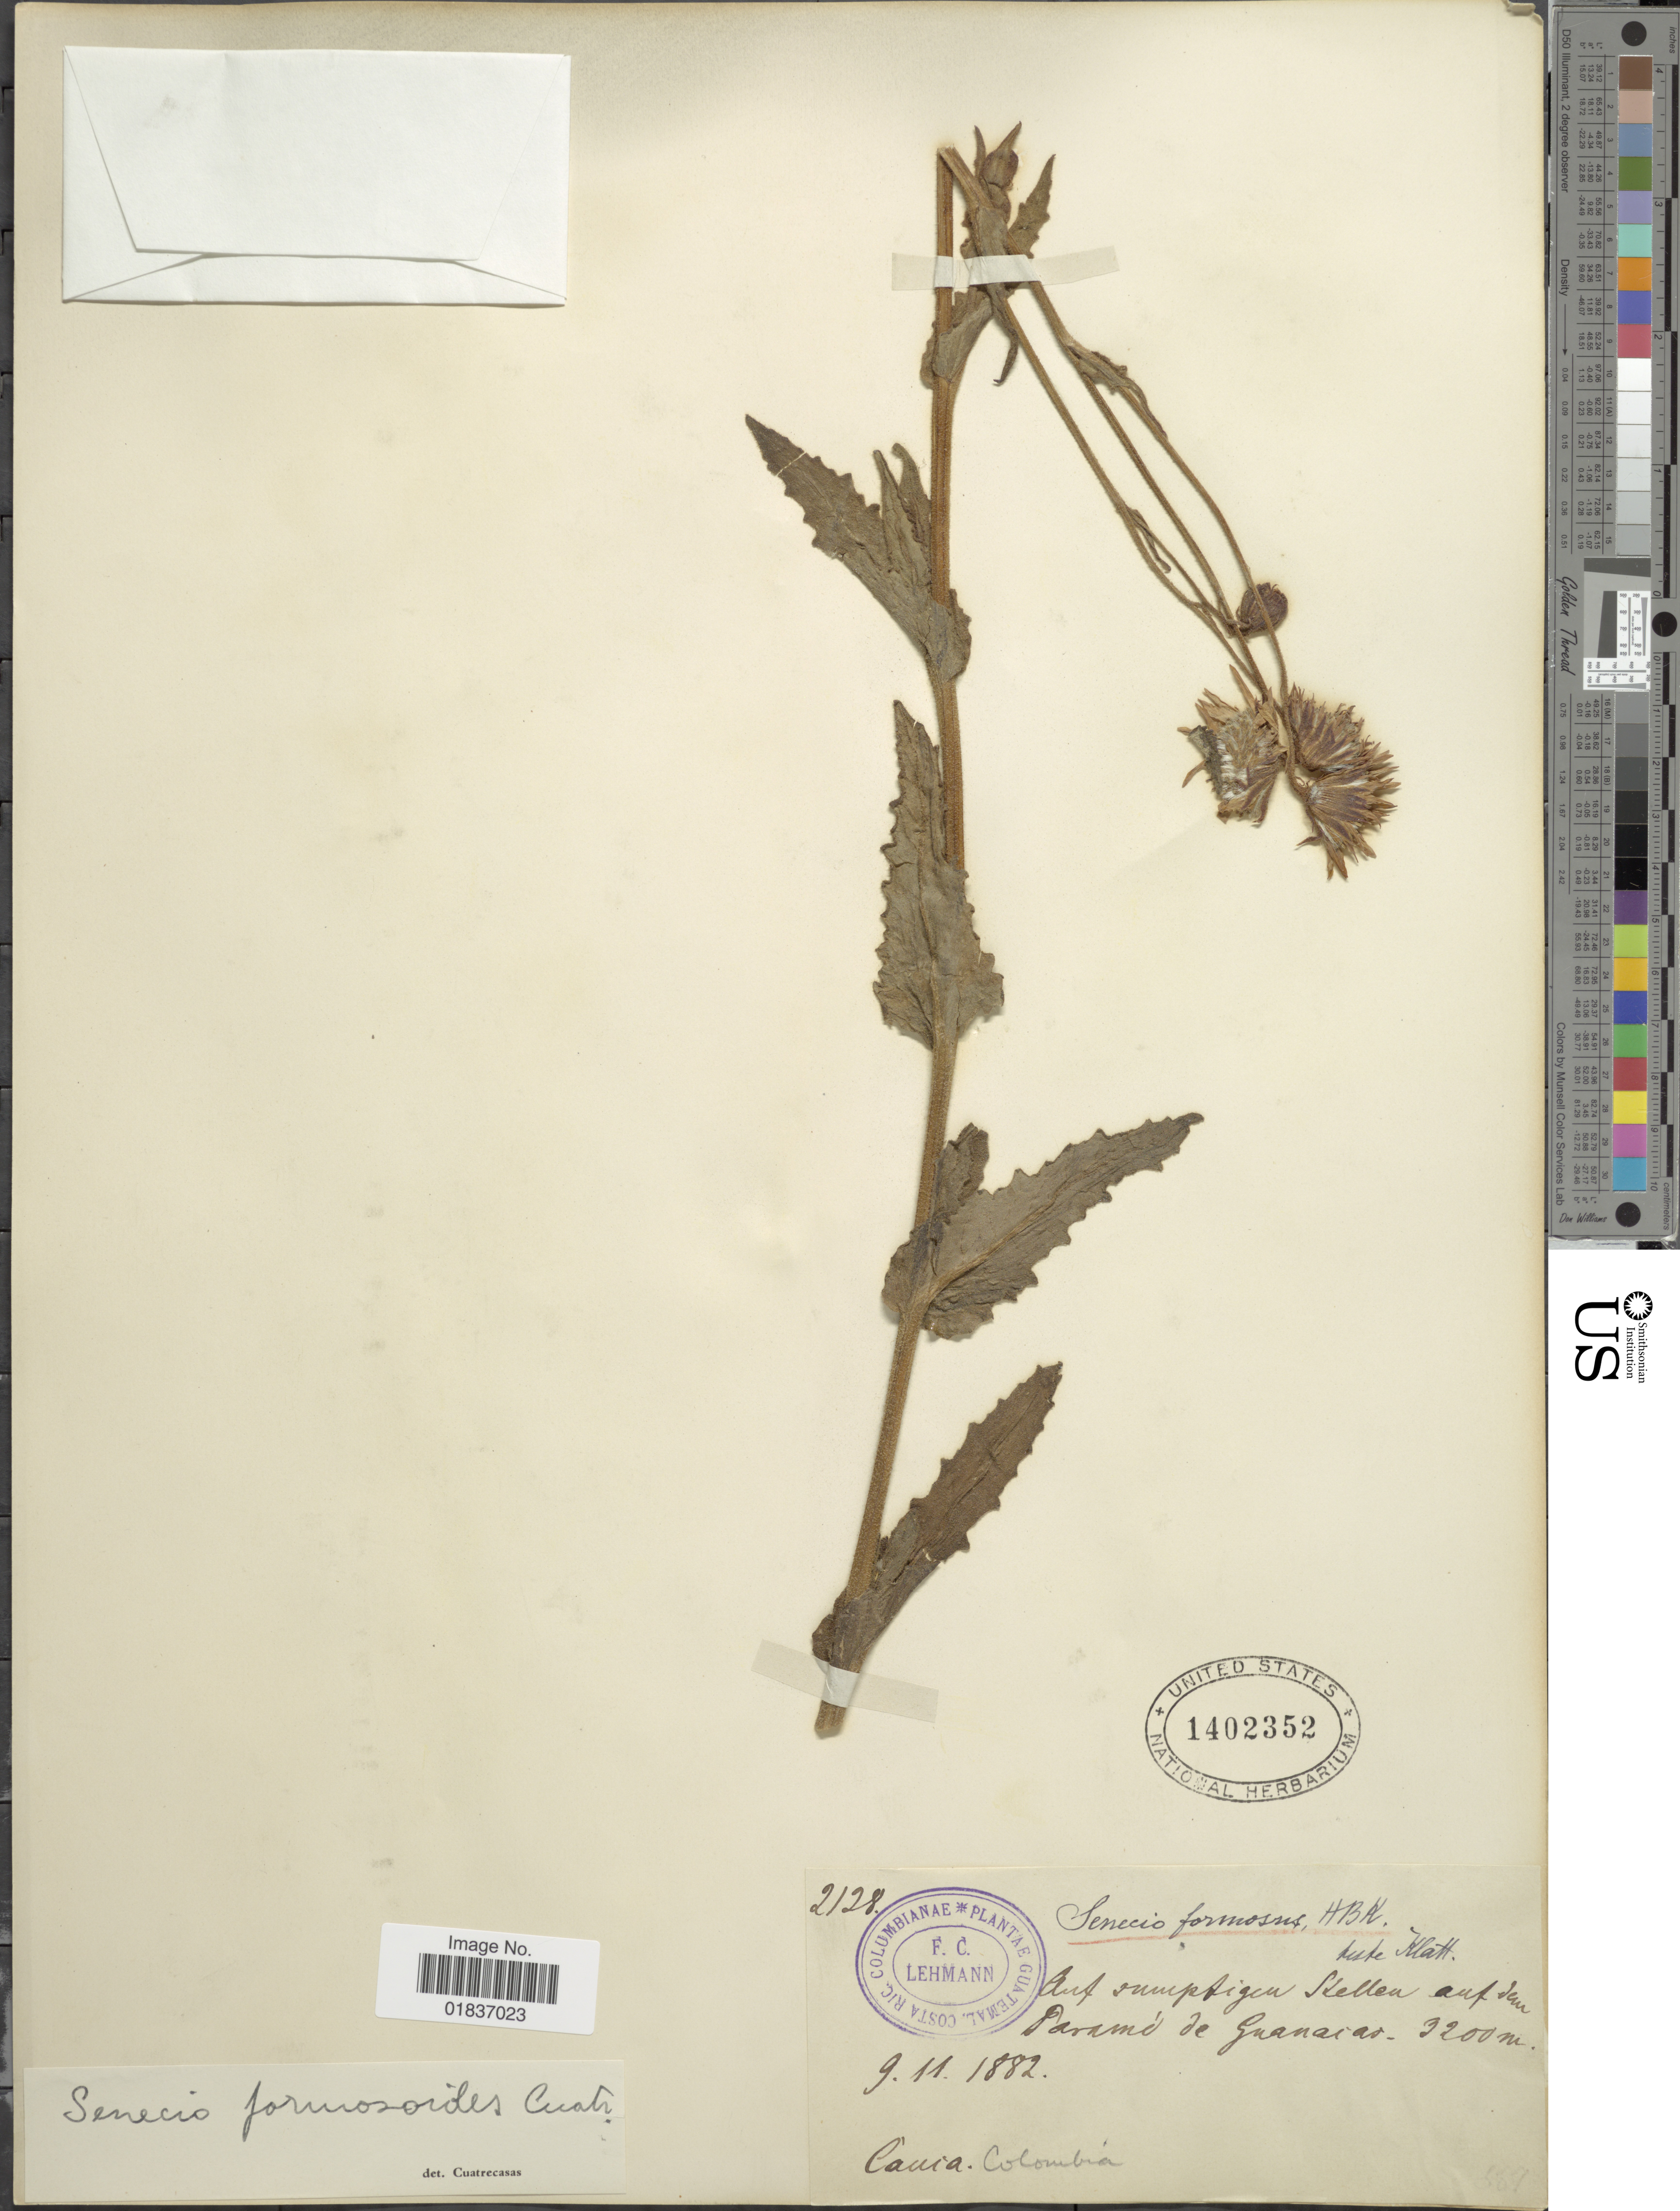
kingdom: Plantae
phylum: Tracheophyta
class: Magnoliopsida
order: Asterales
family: Asteraceae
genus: Senecio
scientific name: Senecio formosoides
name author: Cuatrec.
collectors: F. C. Lehmann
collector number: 2128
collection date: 1882-11-07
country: Colombia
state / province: Cauca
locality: Paramo de Guanaias. Cauca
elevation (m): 3200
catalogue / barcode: US 1402352